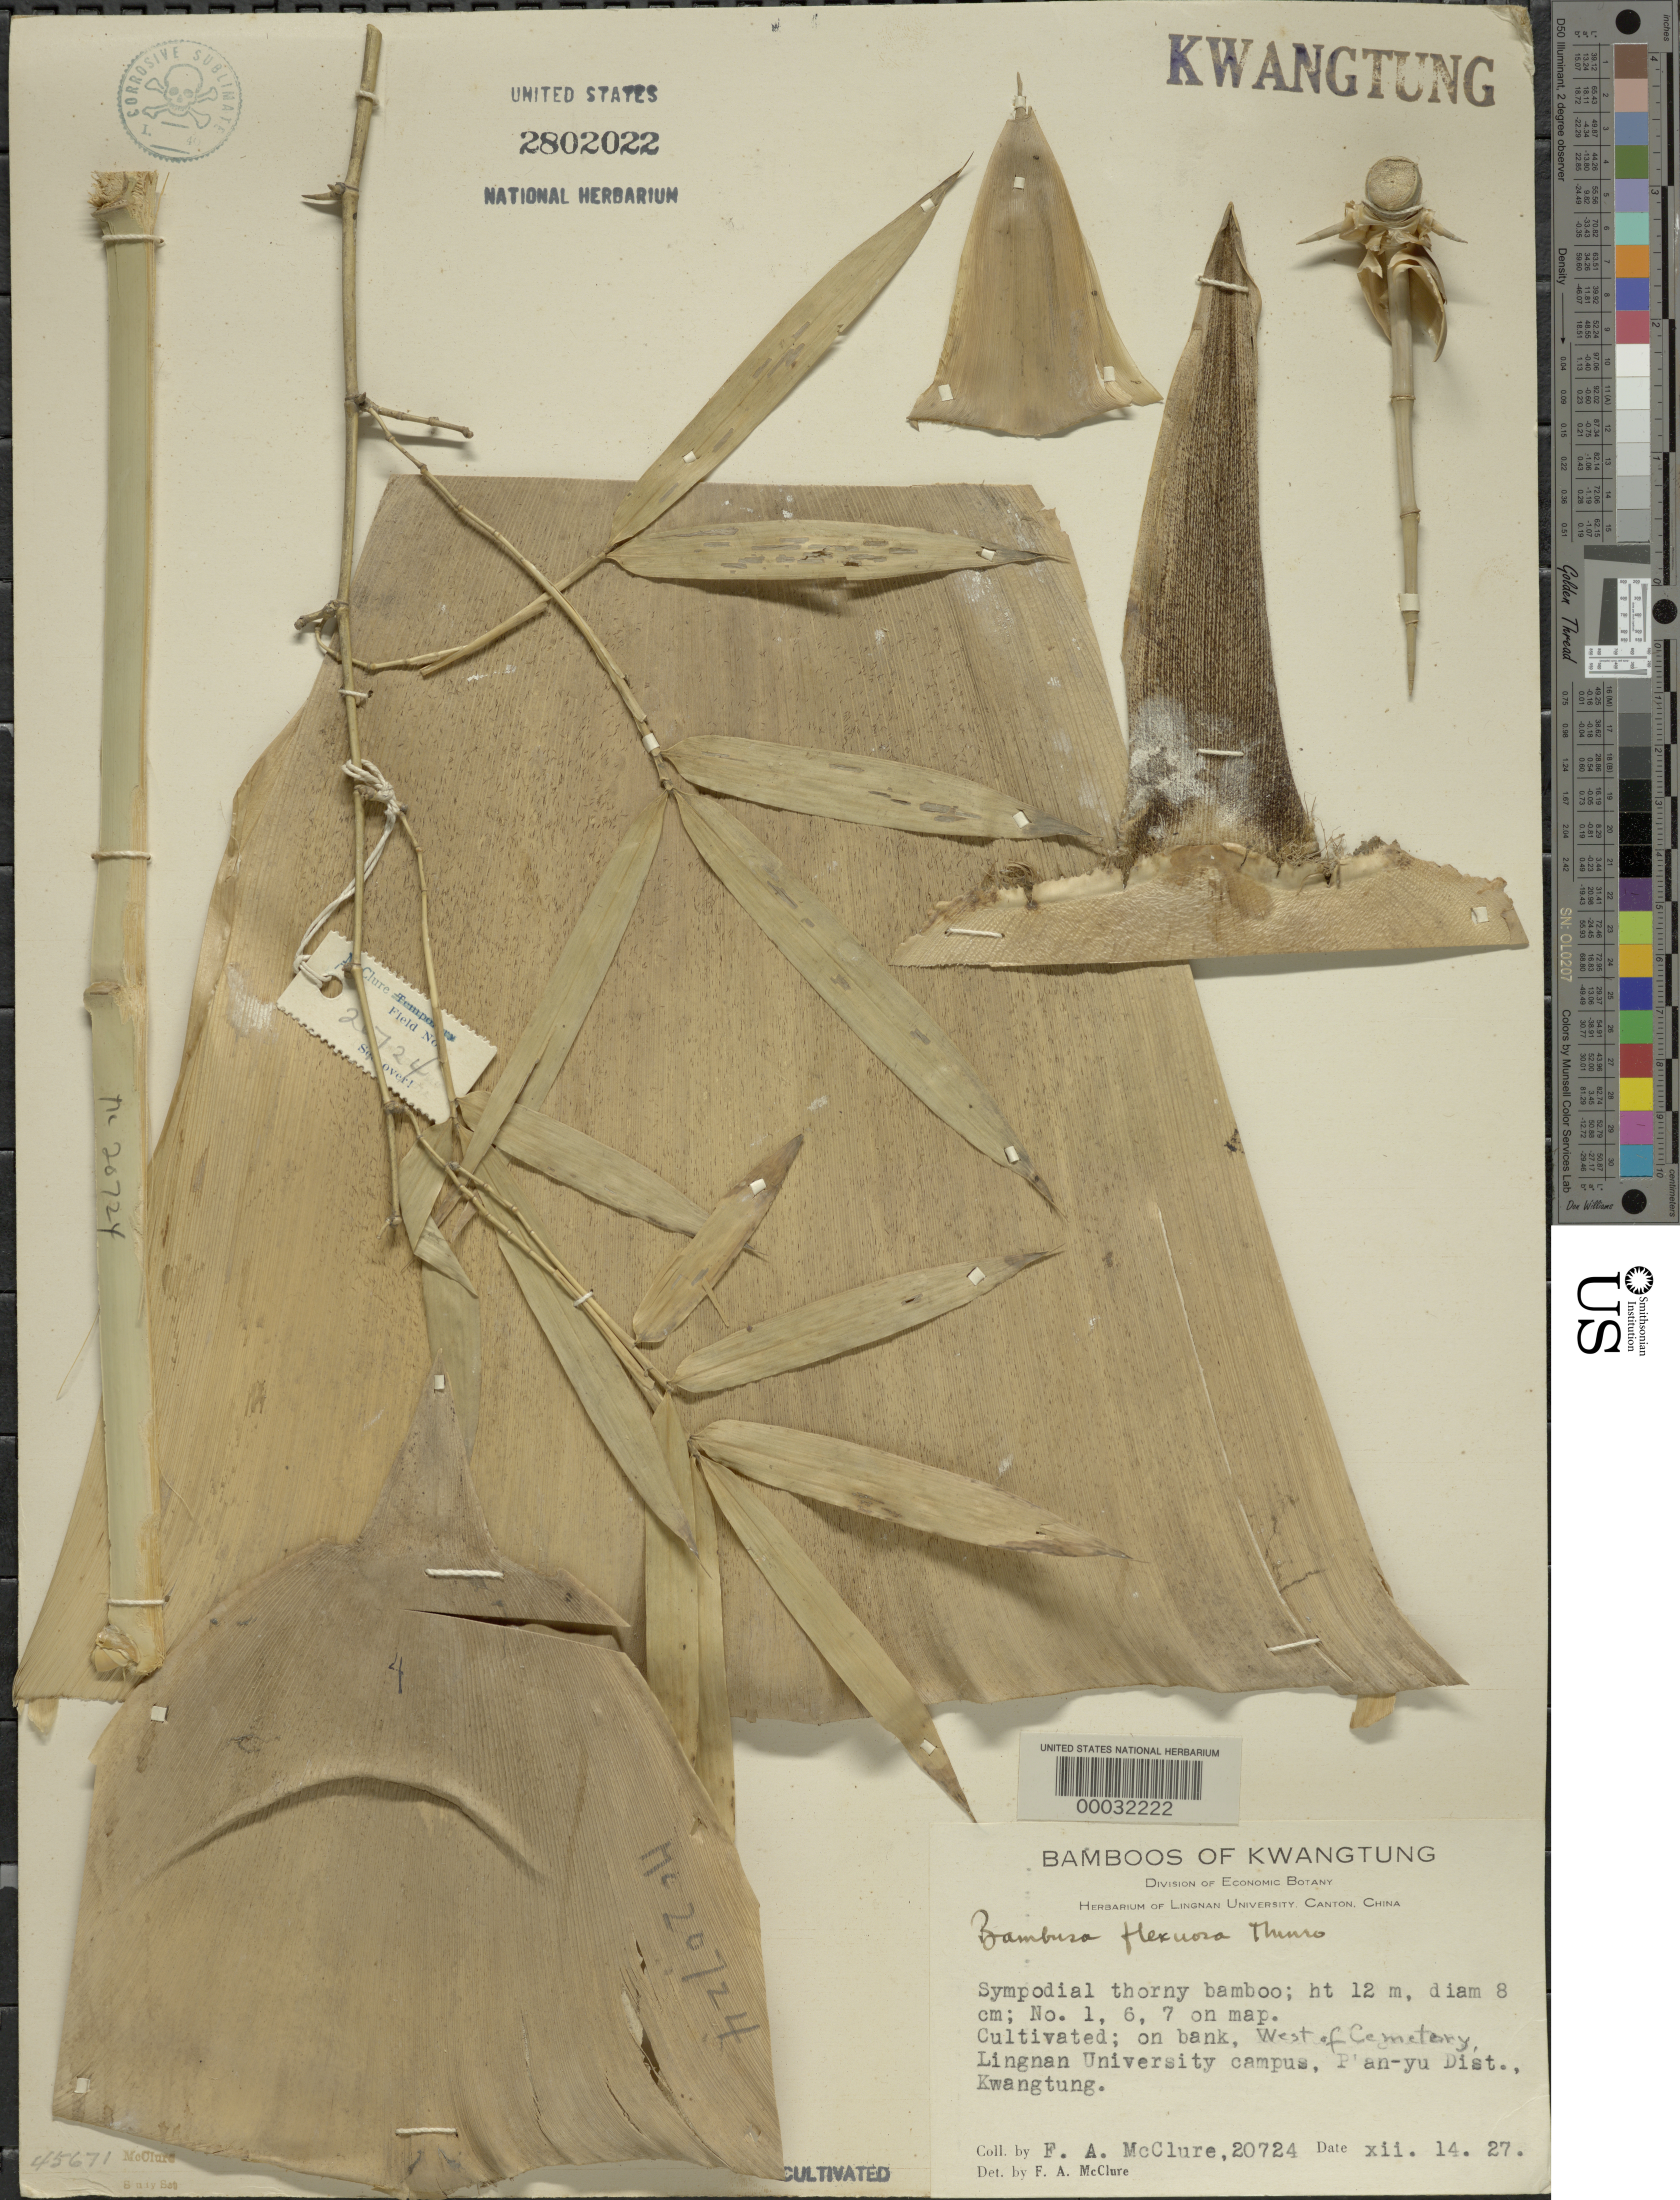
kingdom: Plantae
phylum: Tracheophyta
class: Liliopsida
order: Poales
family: Poaceae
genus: Bambusa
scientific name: Bambusa flexuosa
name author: Munro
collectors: F. A. McClure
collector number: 20724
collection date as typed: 14 Dec 1927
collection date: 1927-12-14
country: China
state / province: Guangdong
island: Honam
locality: Lingnan university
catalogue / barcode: US 2802022